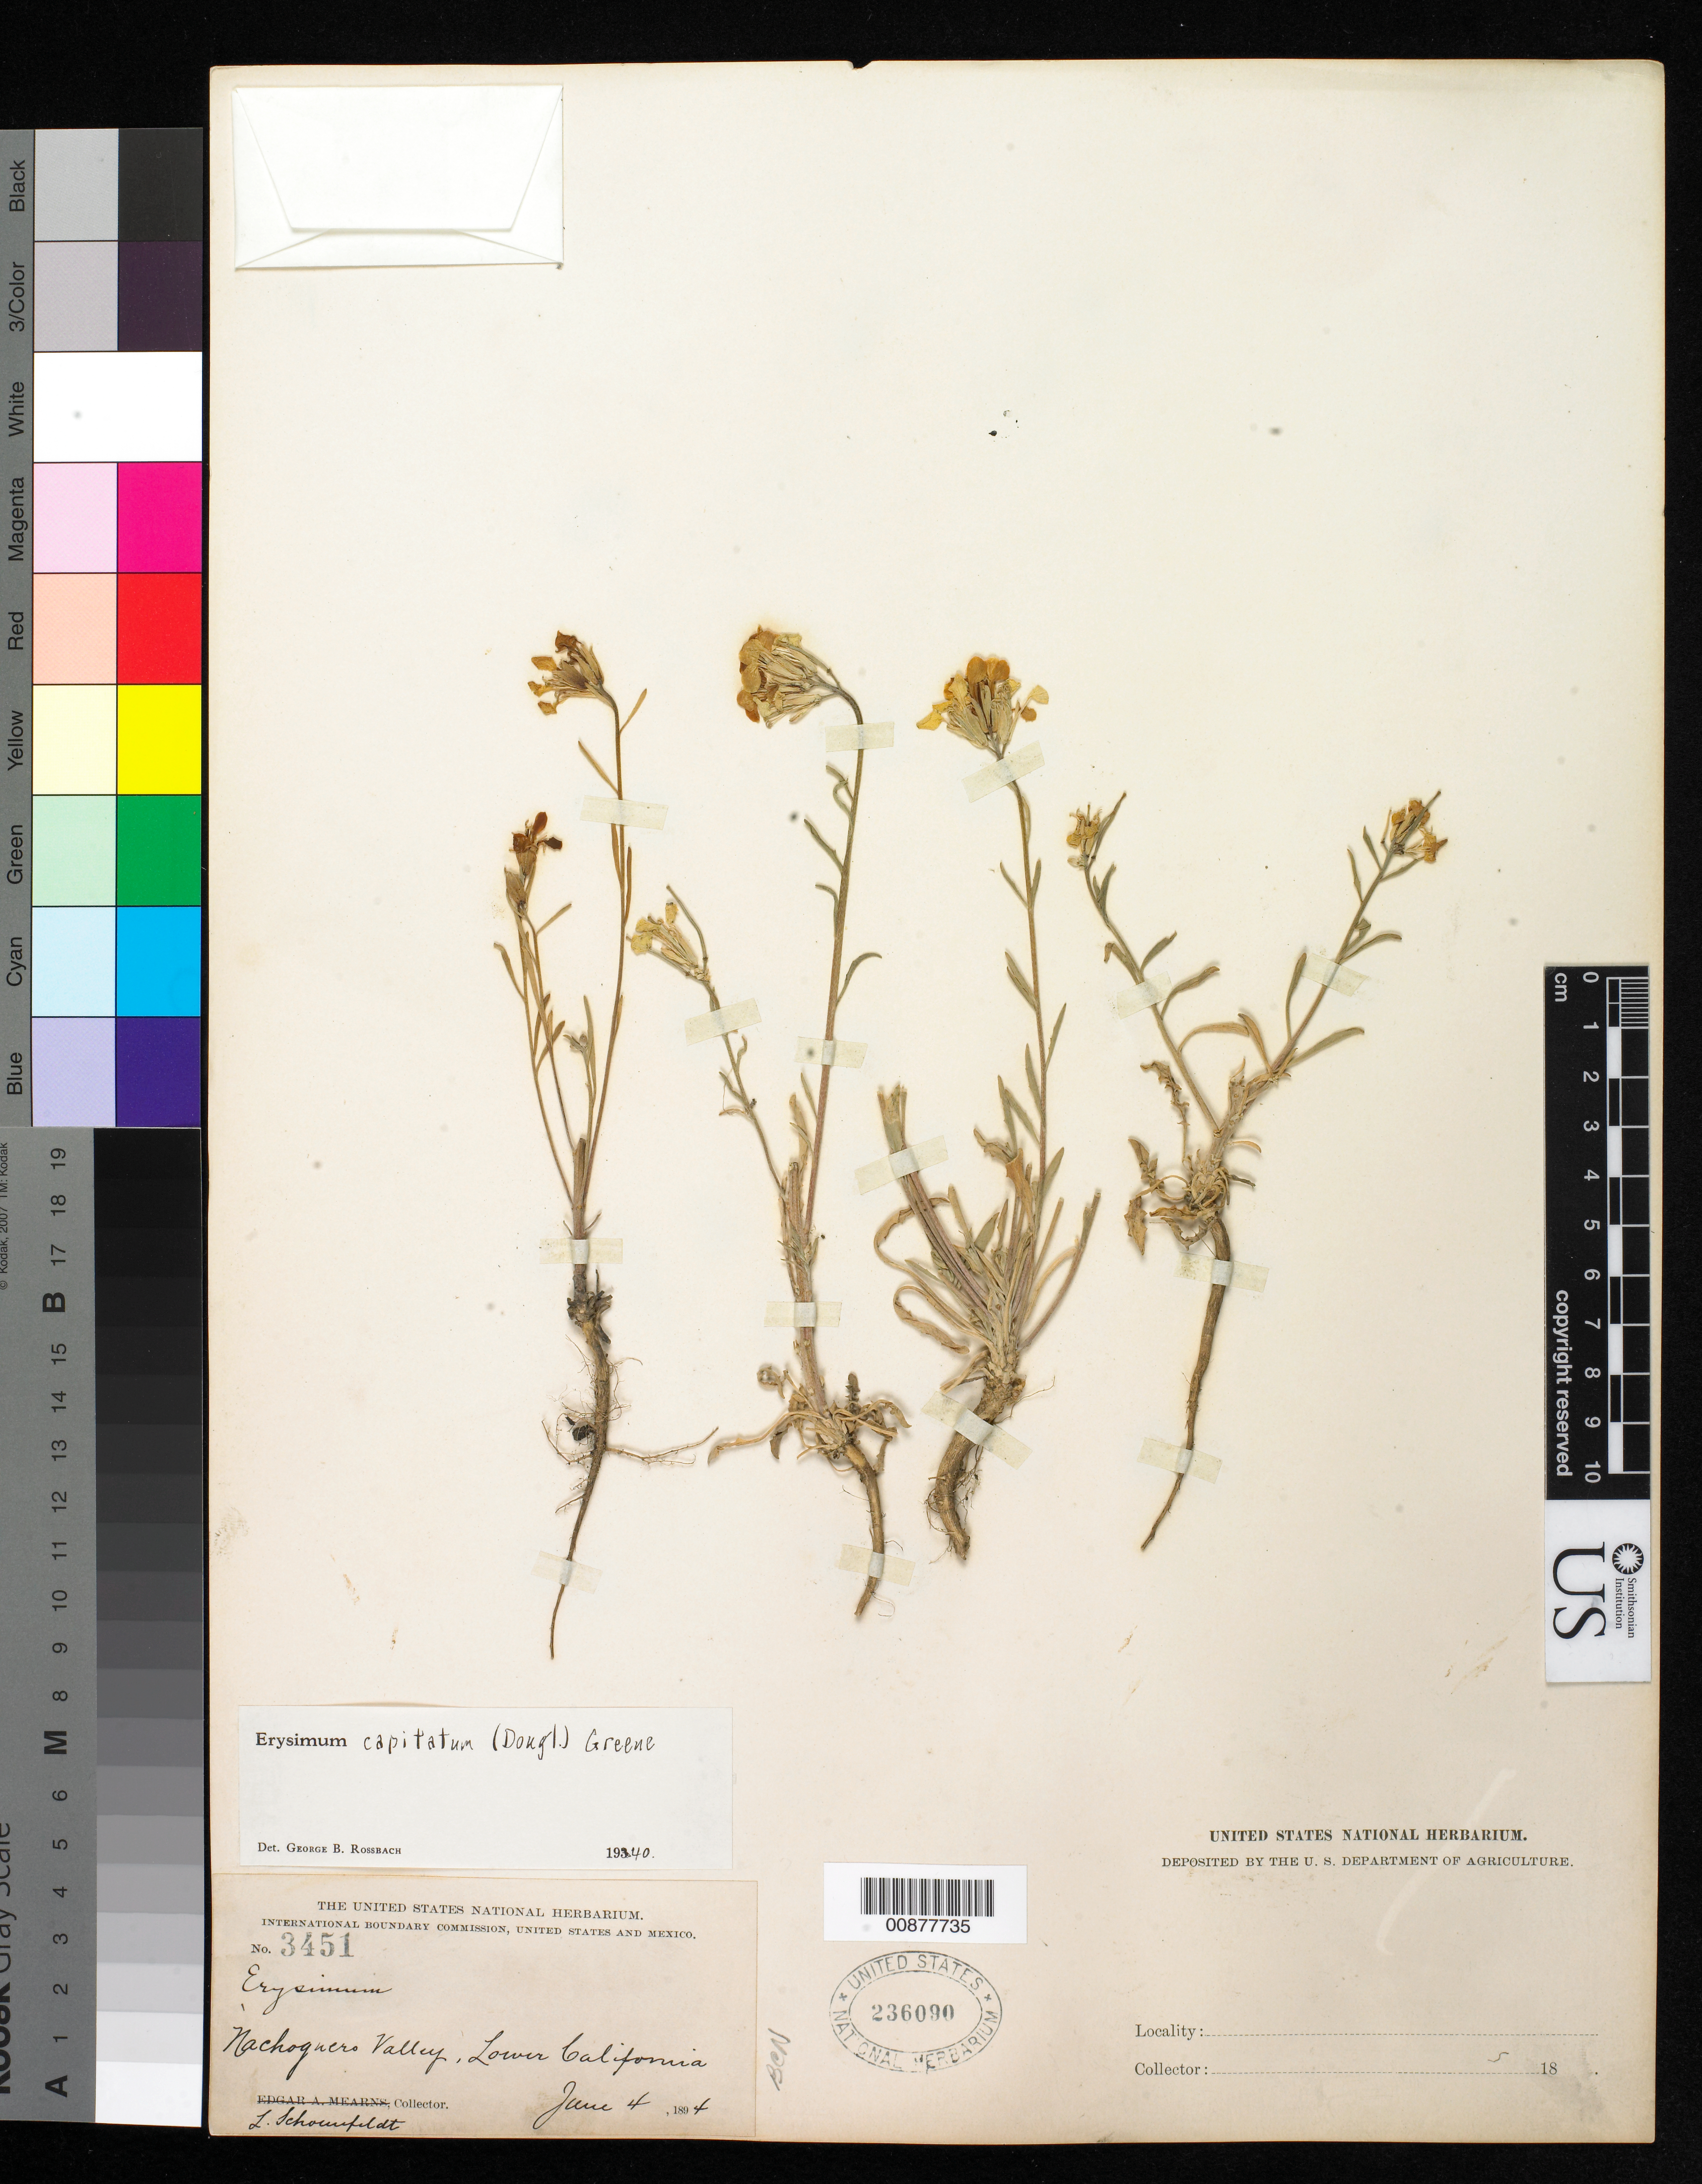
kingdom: Plantae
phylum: Tracheophyta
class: Magnoliopsida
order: Brassicales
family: Brassicaceae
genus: Erysimum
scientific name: Erysimum capitatum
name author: (Douglas ex Hook.) Greene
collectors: L. Schoenfeldt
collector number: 3451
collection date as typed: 04 Jun 1894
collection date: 1894-06-04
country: Mexico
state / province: Baja California Norte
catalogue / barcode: US 236090